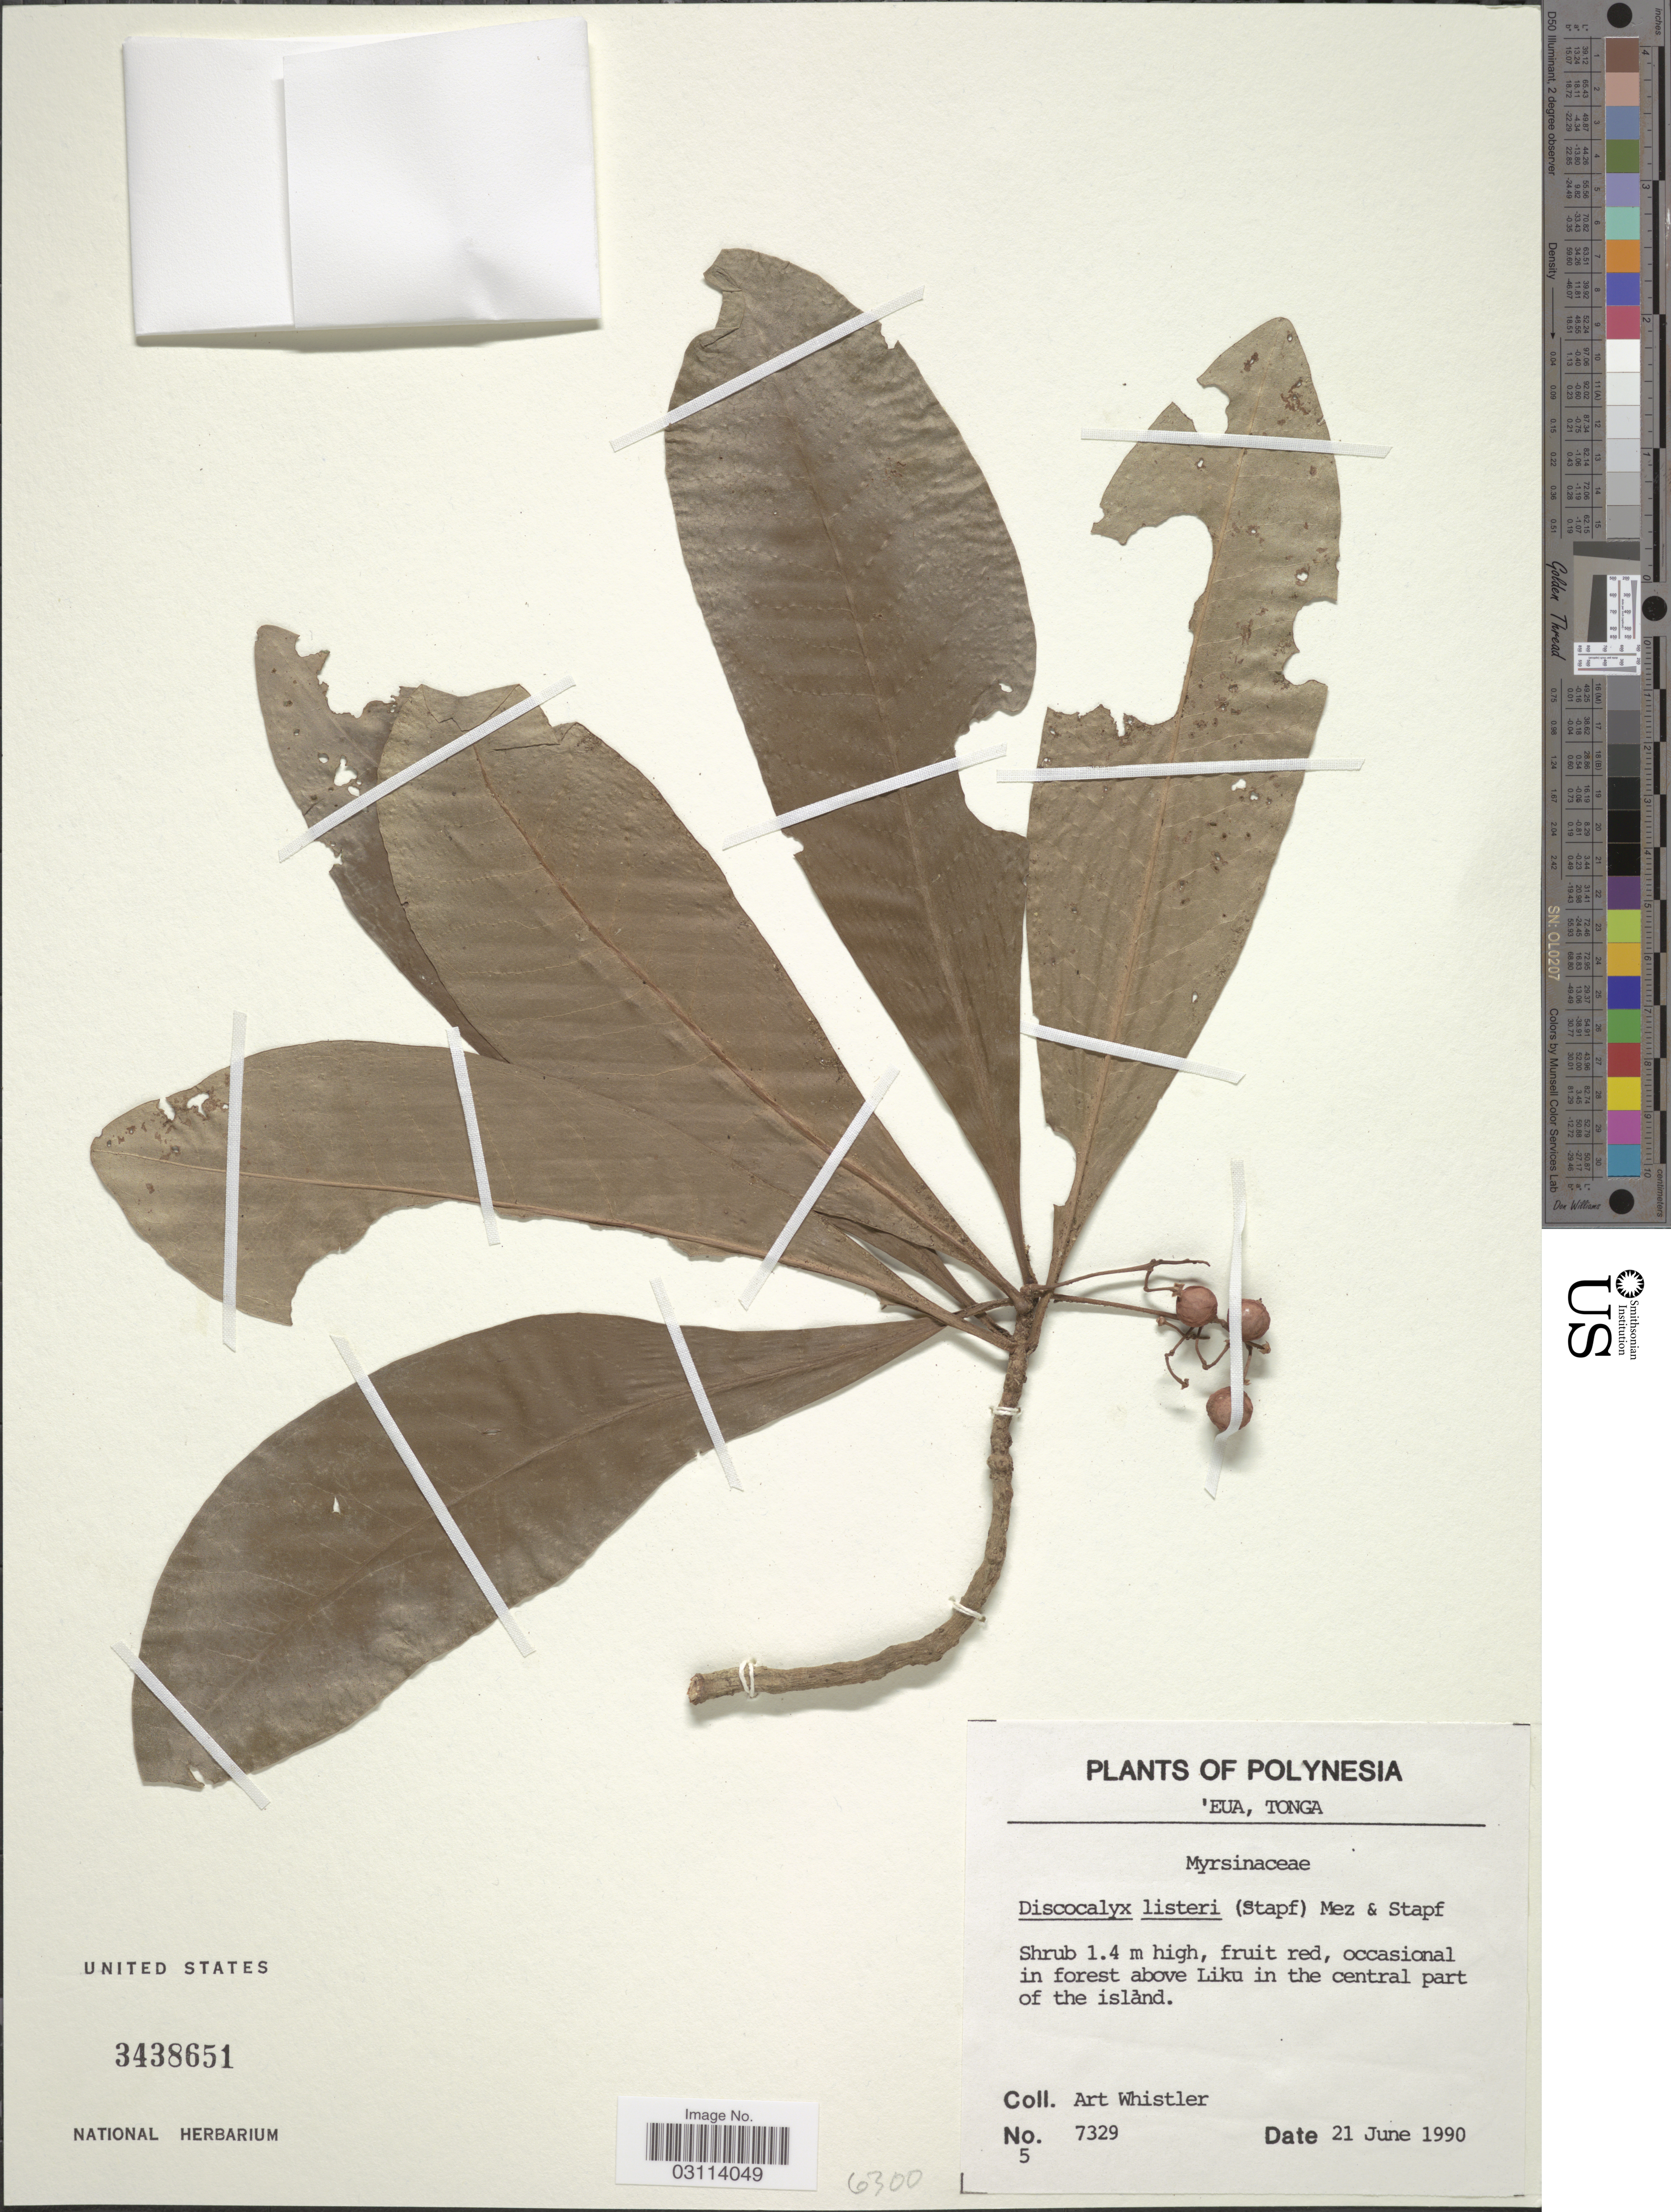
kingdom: Plantae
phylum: Tracheophyta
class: Magnoliopsida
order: Ericales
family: Primulaceae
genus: Discocalyx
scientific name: Discocalyx listeri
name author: (Stapf) Mez & Stapf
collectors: A. Whistler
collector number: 729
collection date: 1990-06-21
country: Tonga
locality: Polynesia. 'Eua. Occasional in forest above Liku in the central part of the island.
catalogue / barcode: US 3438651